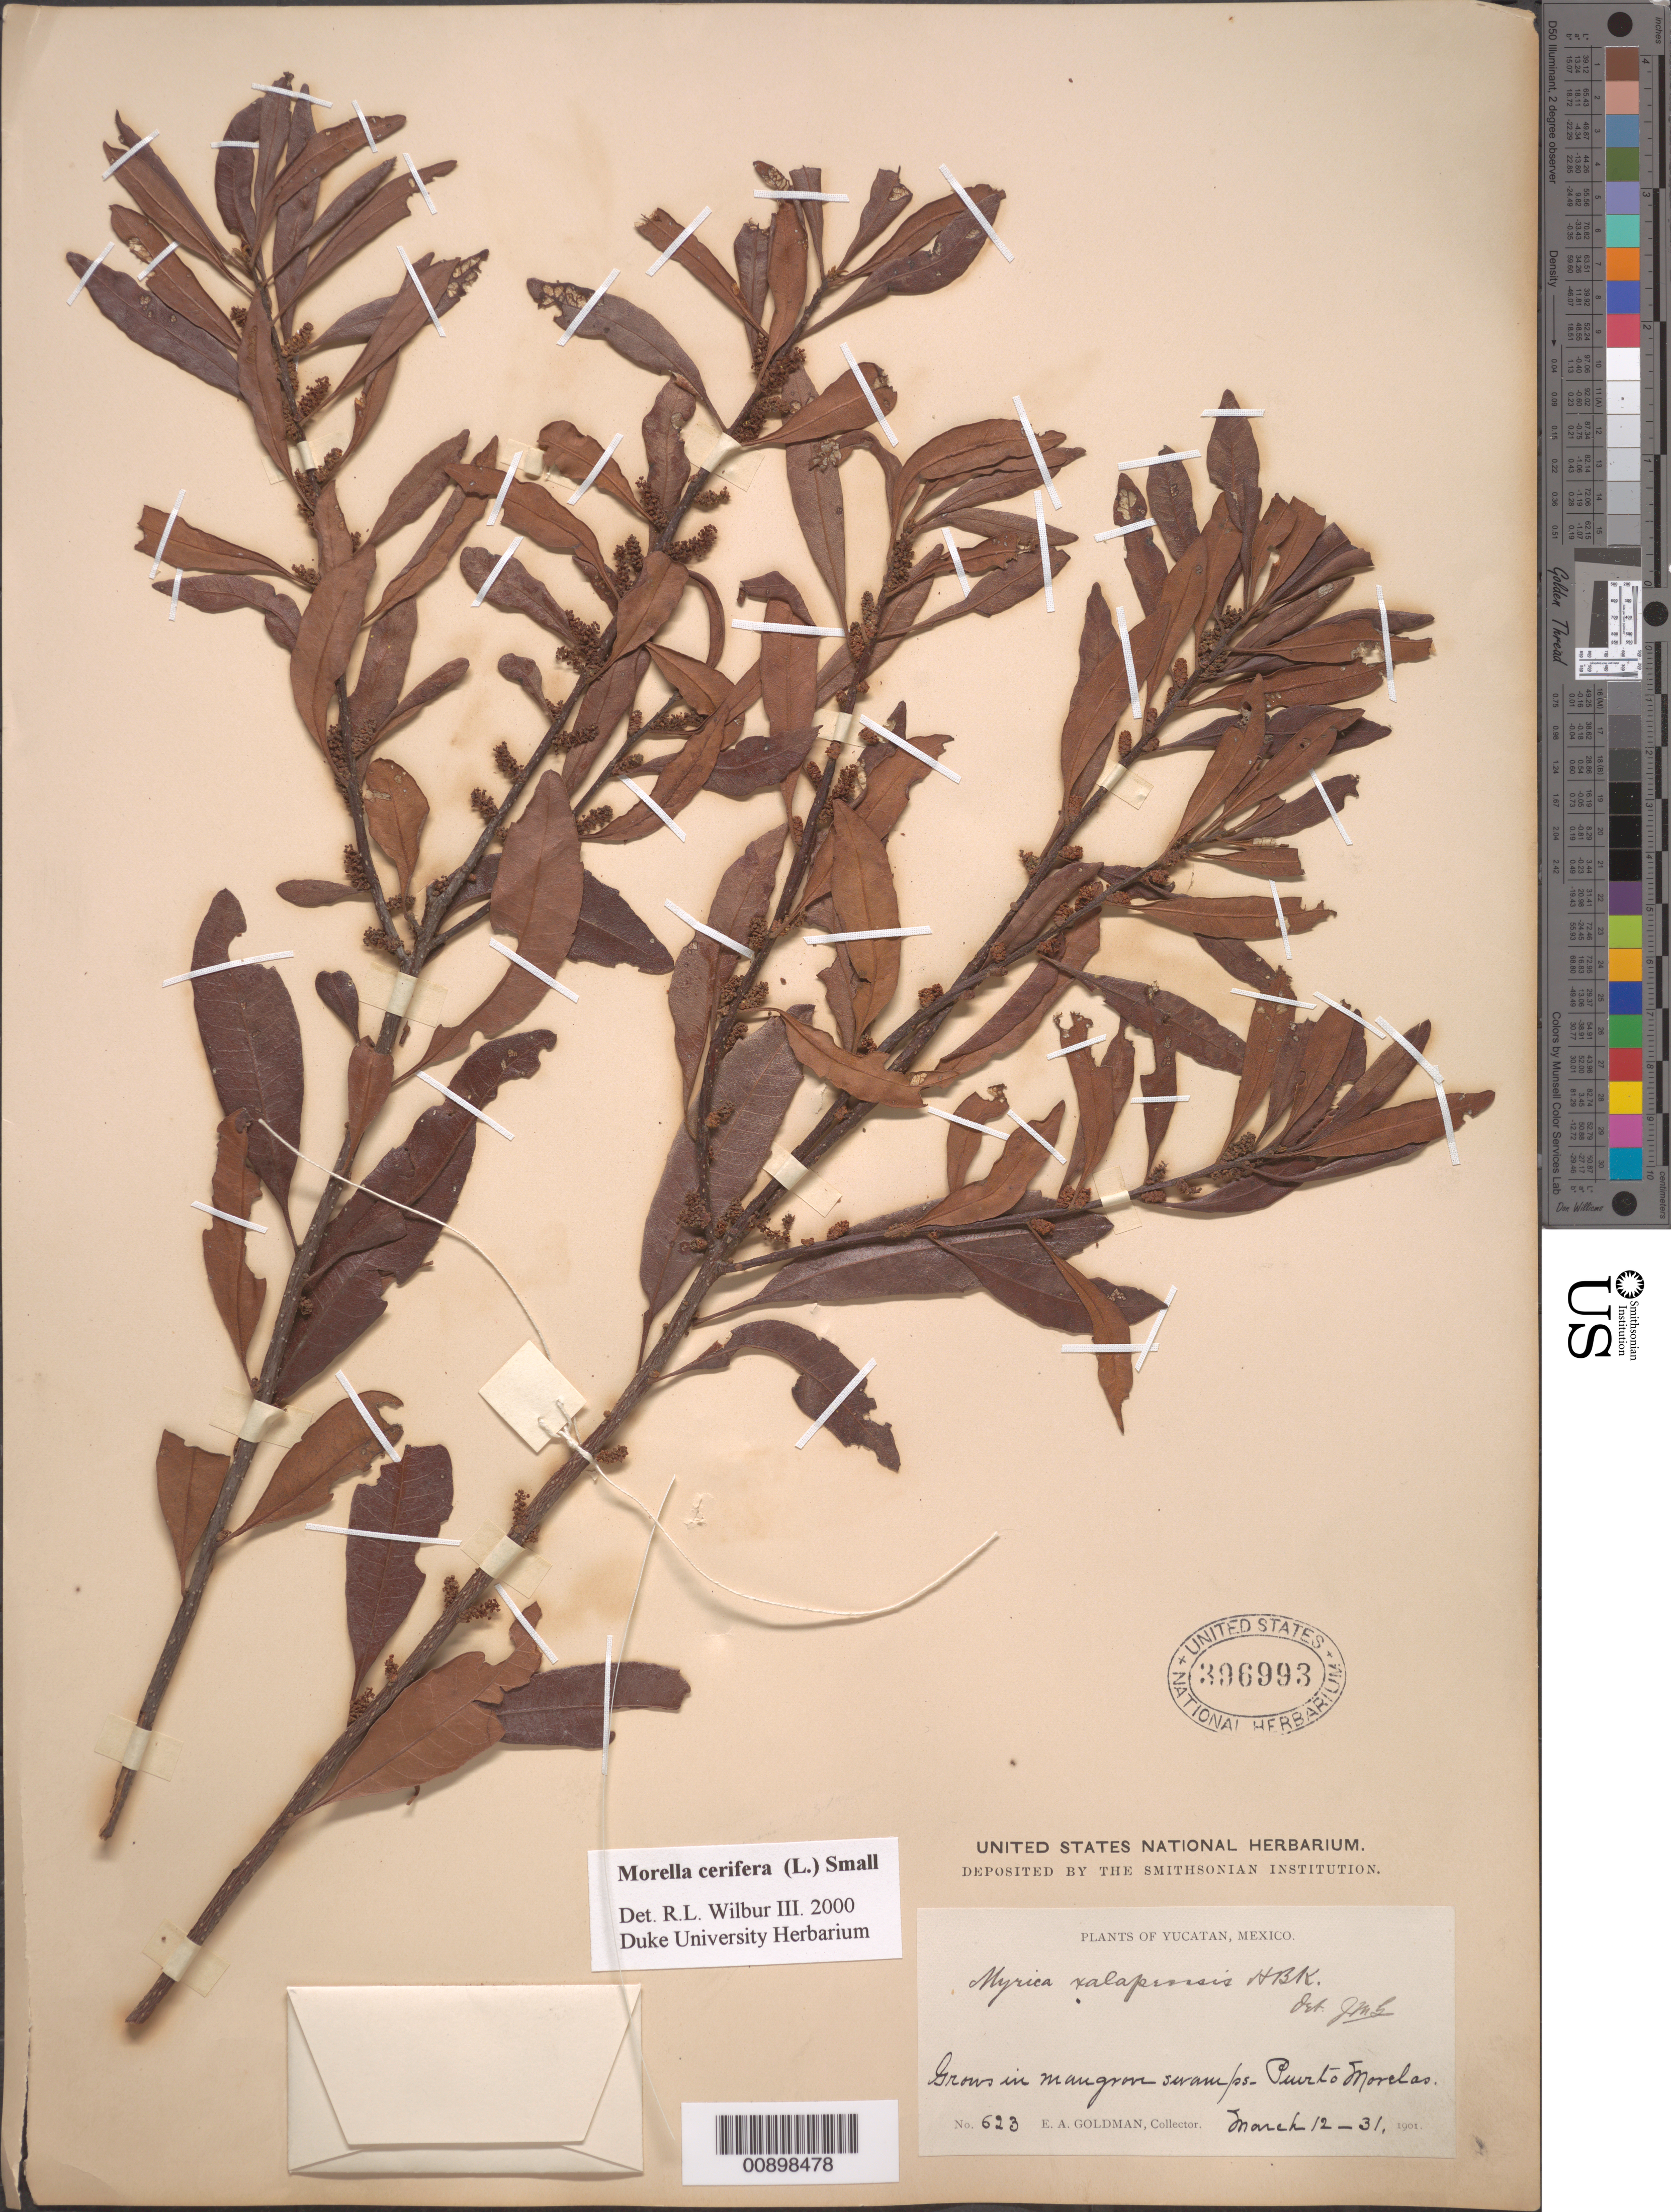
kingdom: Plantae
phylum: Tracheophyta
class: Magnoliopsida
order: Fagales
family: Myricaceae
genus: Morella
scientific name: Morella cerifera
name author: (L.) Small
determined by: Wilbur, R. L.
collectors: E. A. Goldman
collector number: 623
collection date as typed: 12 Mar 1901 to 31 Mar 1901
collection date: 1901-03-12/1901-03-31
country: Mexico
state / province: Yucatán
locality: Puerto Morelos, Yucatan.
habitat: Grows in mangrove swamps.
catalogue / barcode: US 396993